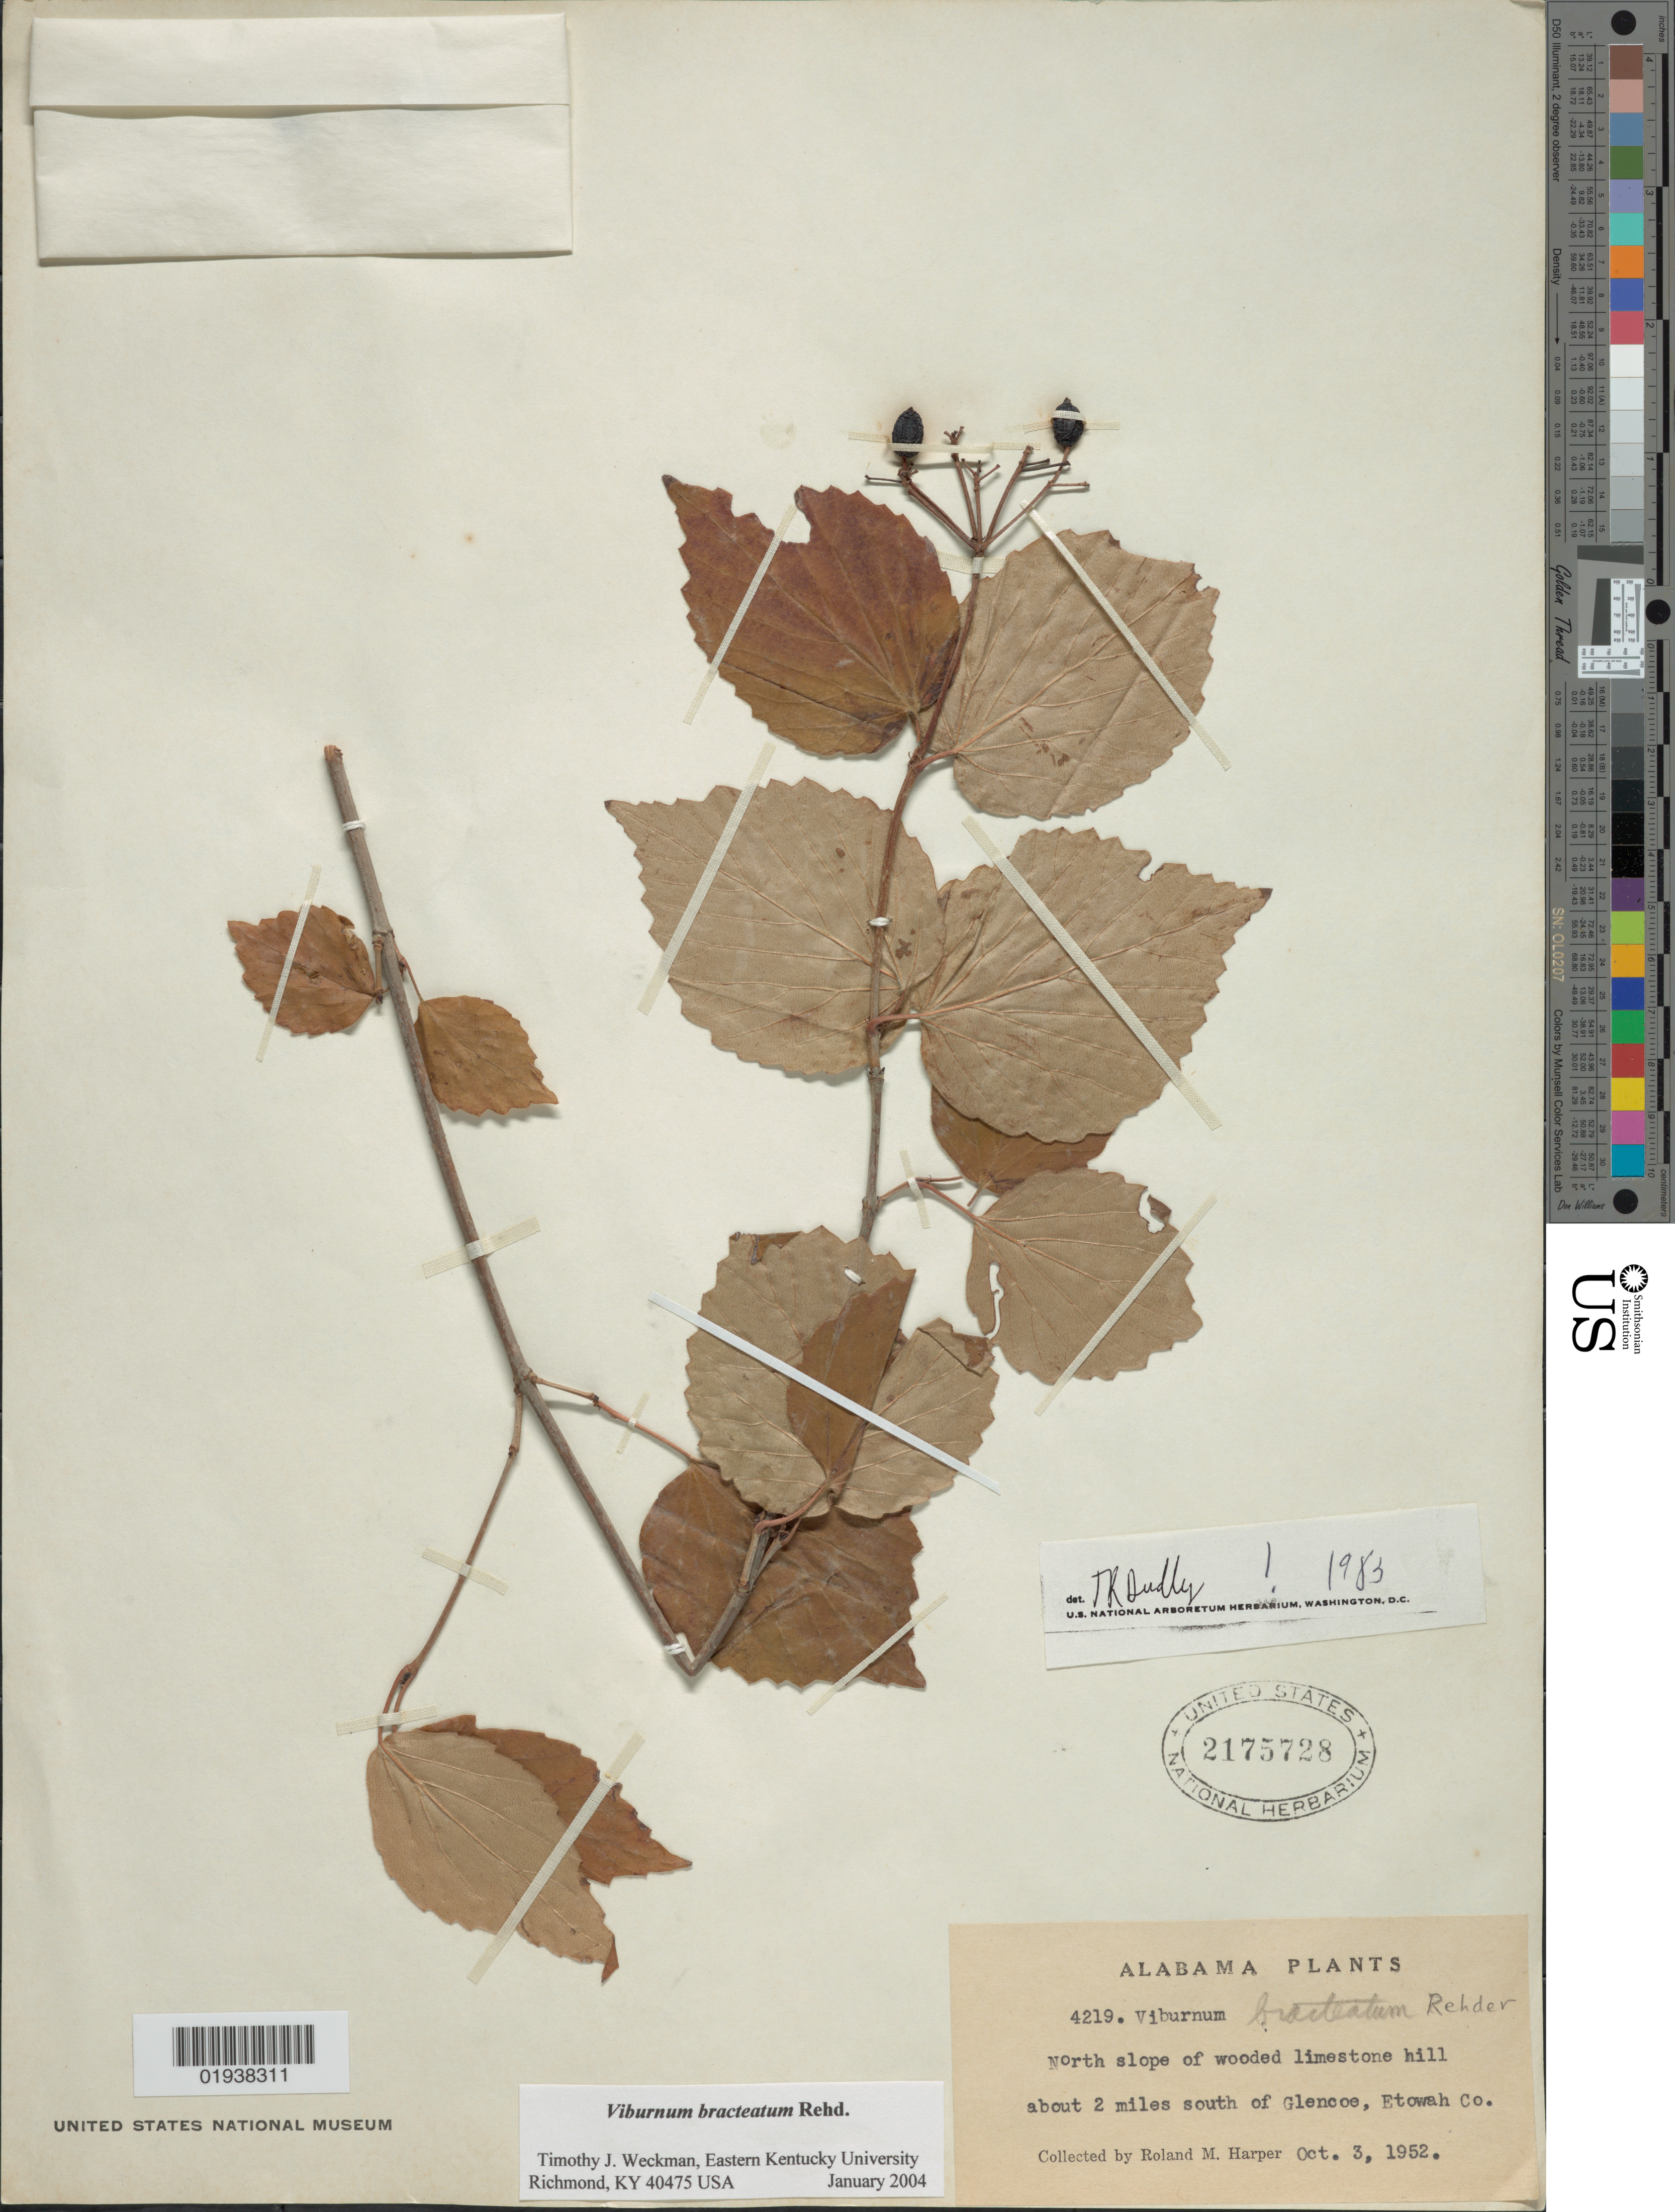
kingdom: Plantae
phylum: Tracheophyta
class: Magnoliopsida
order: Dipsacales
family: Viburnaceae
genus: Viburnum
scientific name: Viburnum bracteatum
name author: Rehder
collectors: R. M. Harper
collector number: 4219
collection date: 1952-10-03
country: United States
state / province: Alabama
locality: North slope of wooded limestone hill about 2 miles south of Glencoe, Etowah Co.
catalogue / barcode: US 2175728